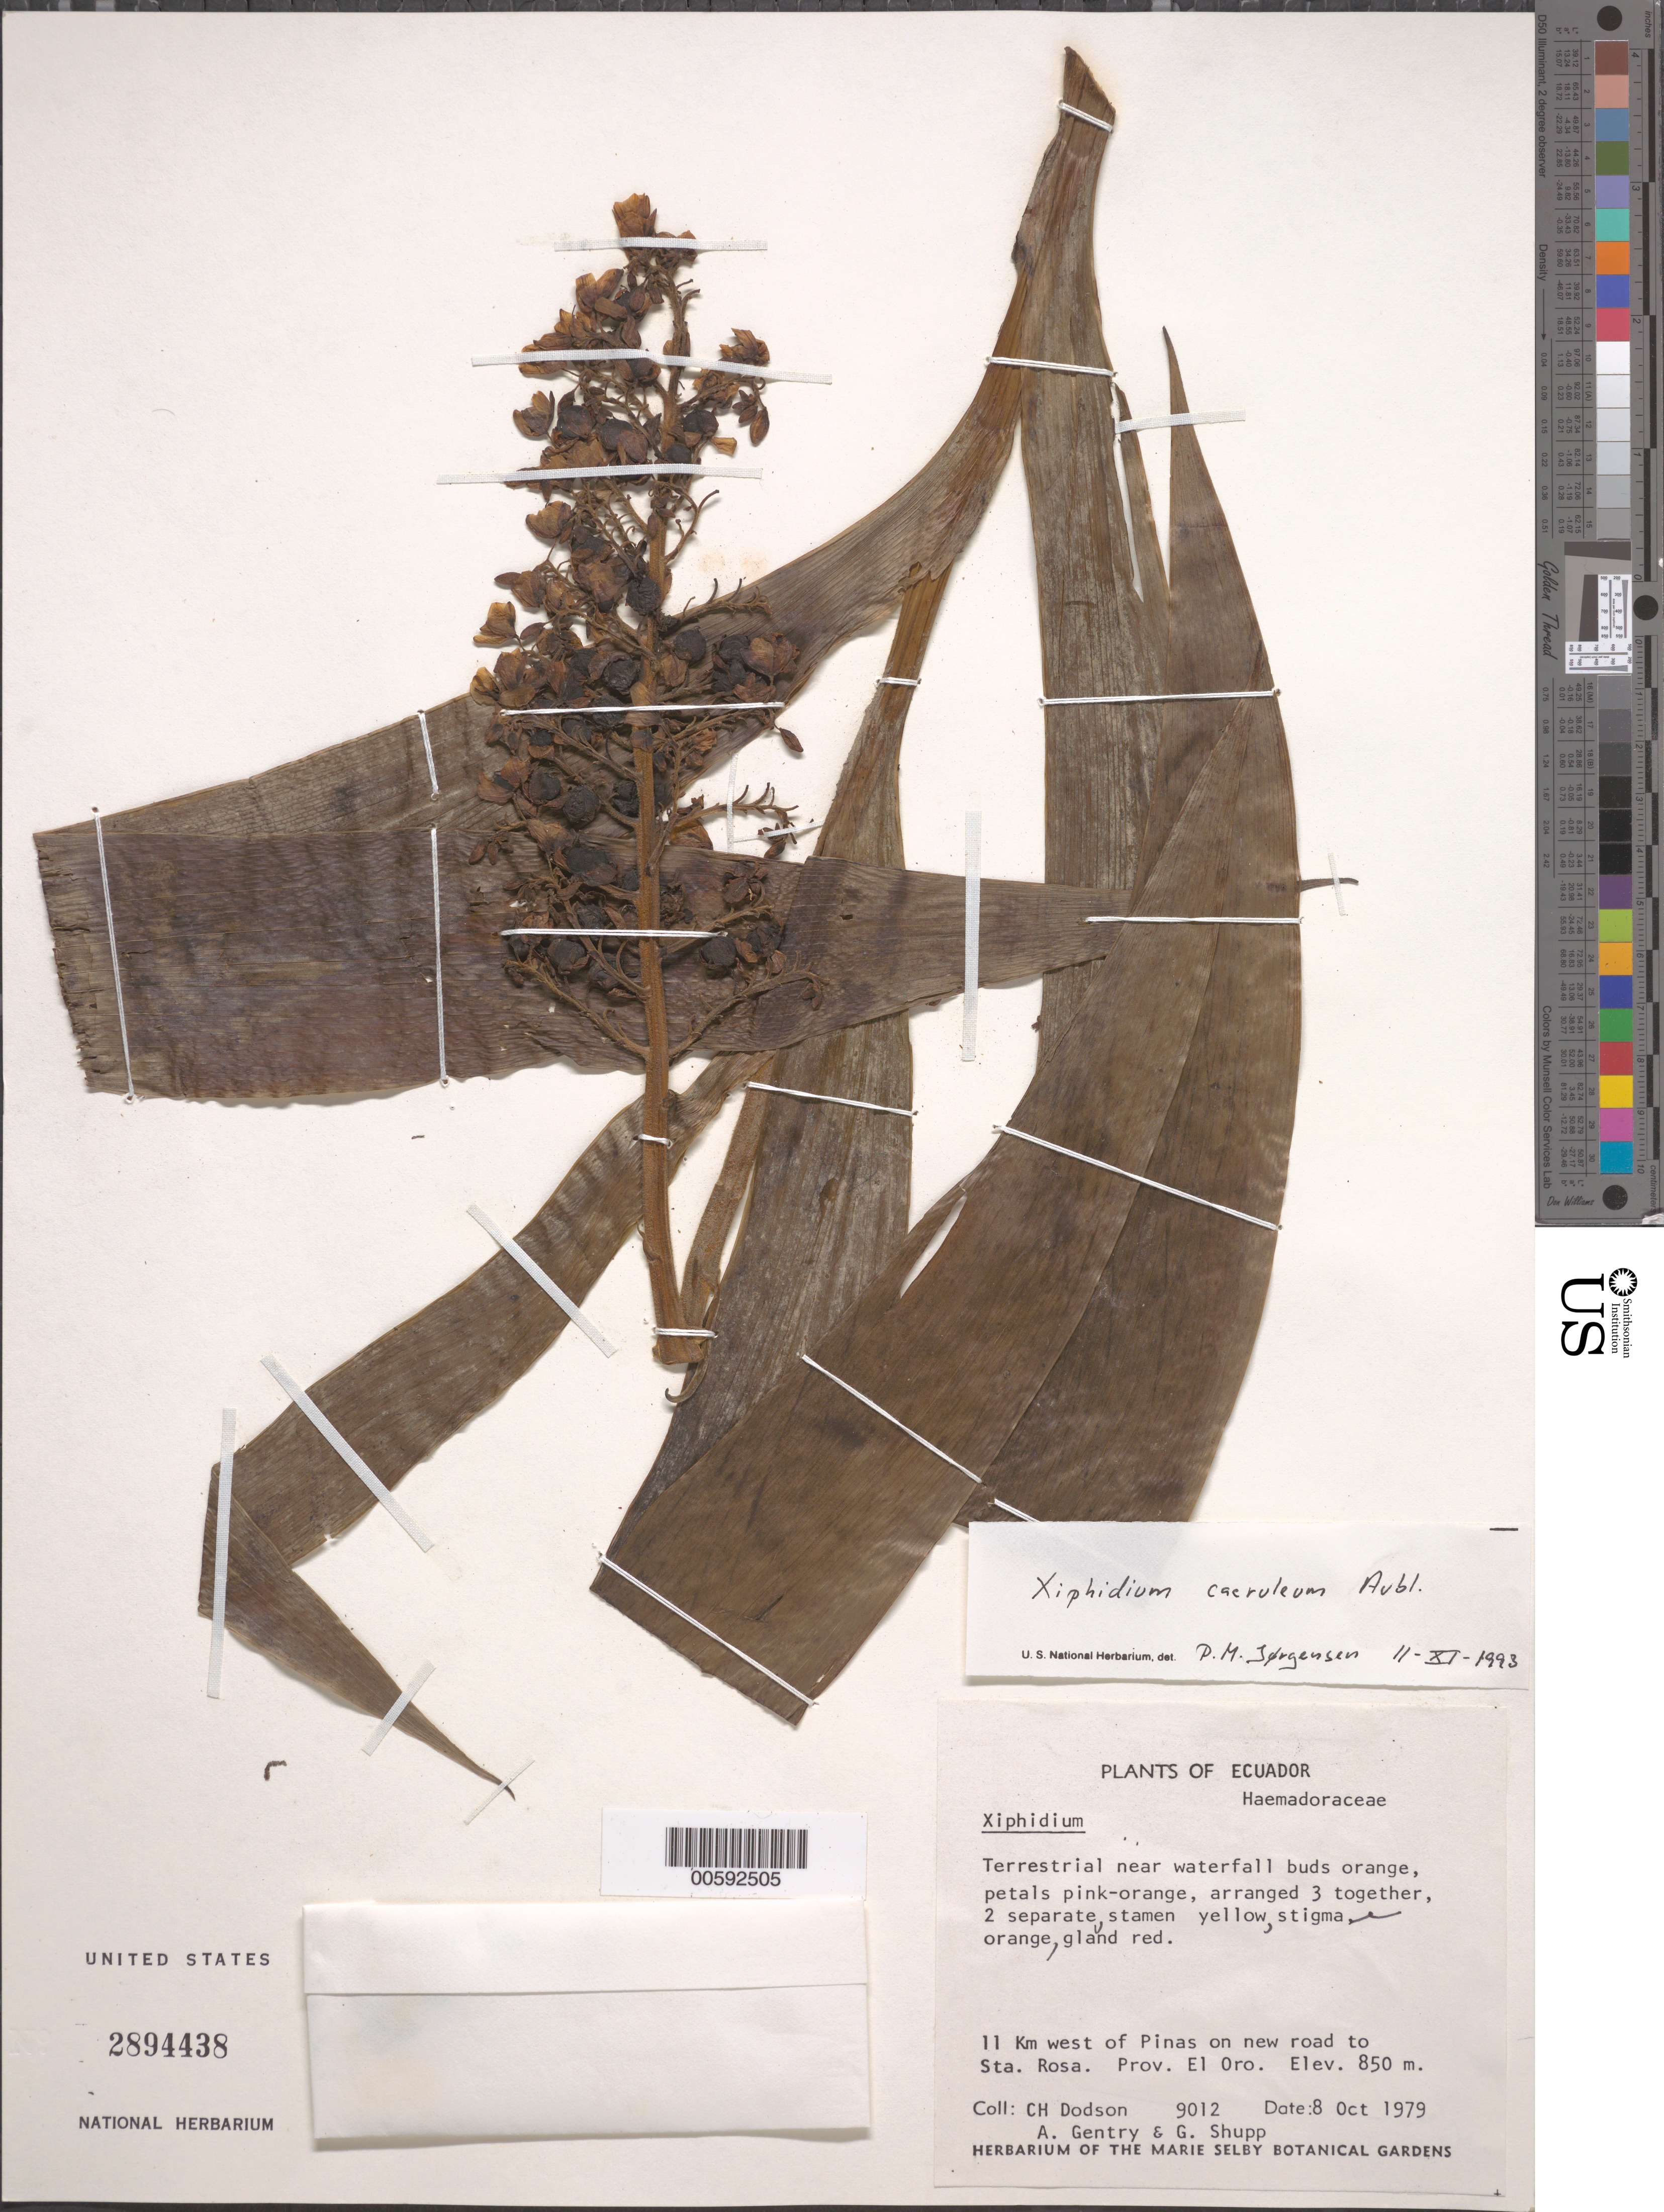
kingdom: Plantae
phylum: Tracheophyta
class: Liliopsida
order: Commelinales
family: Haemodoraceae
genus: Xiphidium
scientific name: Xiphidium caeruleum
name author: Aubl.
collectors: C. H. Dodson, A. H. Gentry & G. Shupp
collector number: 9012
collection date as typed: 08 Oct 1979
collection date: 1979-10-08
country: Ecuador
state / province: El Oro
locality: W of Pinas road to St. Rosa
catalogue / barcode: US 2894438